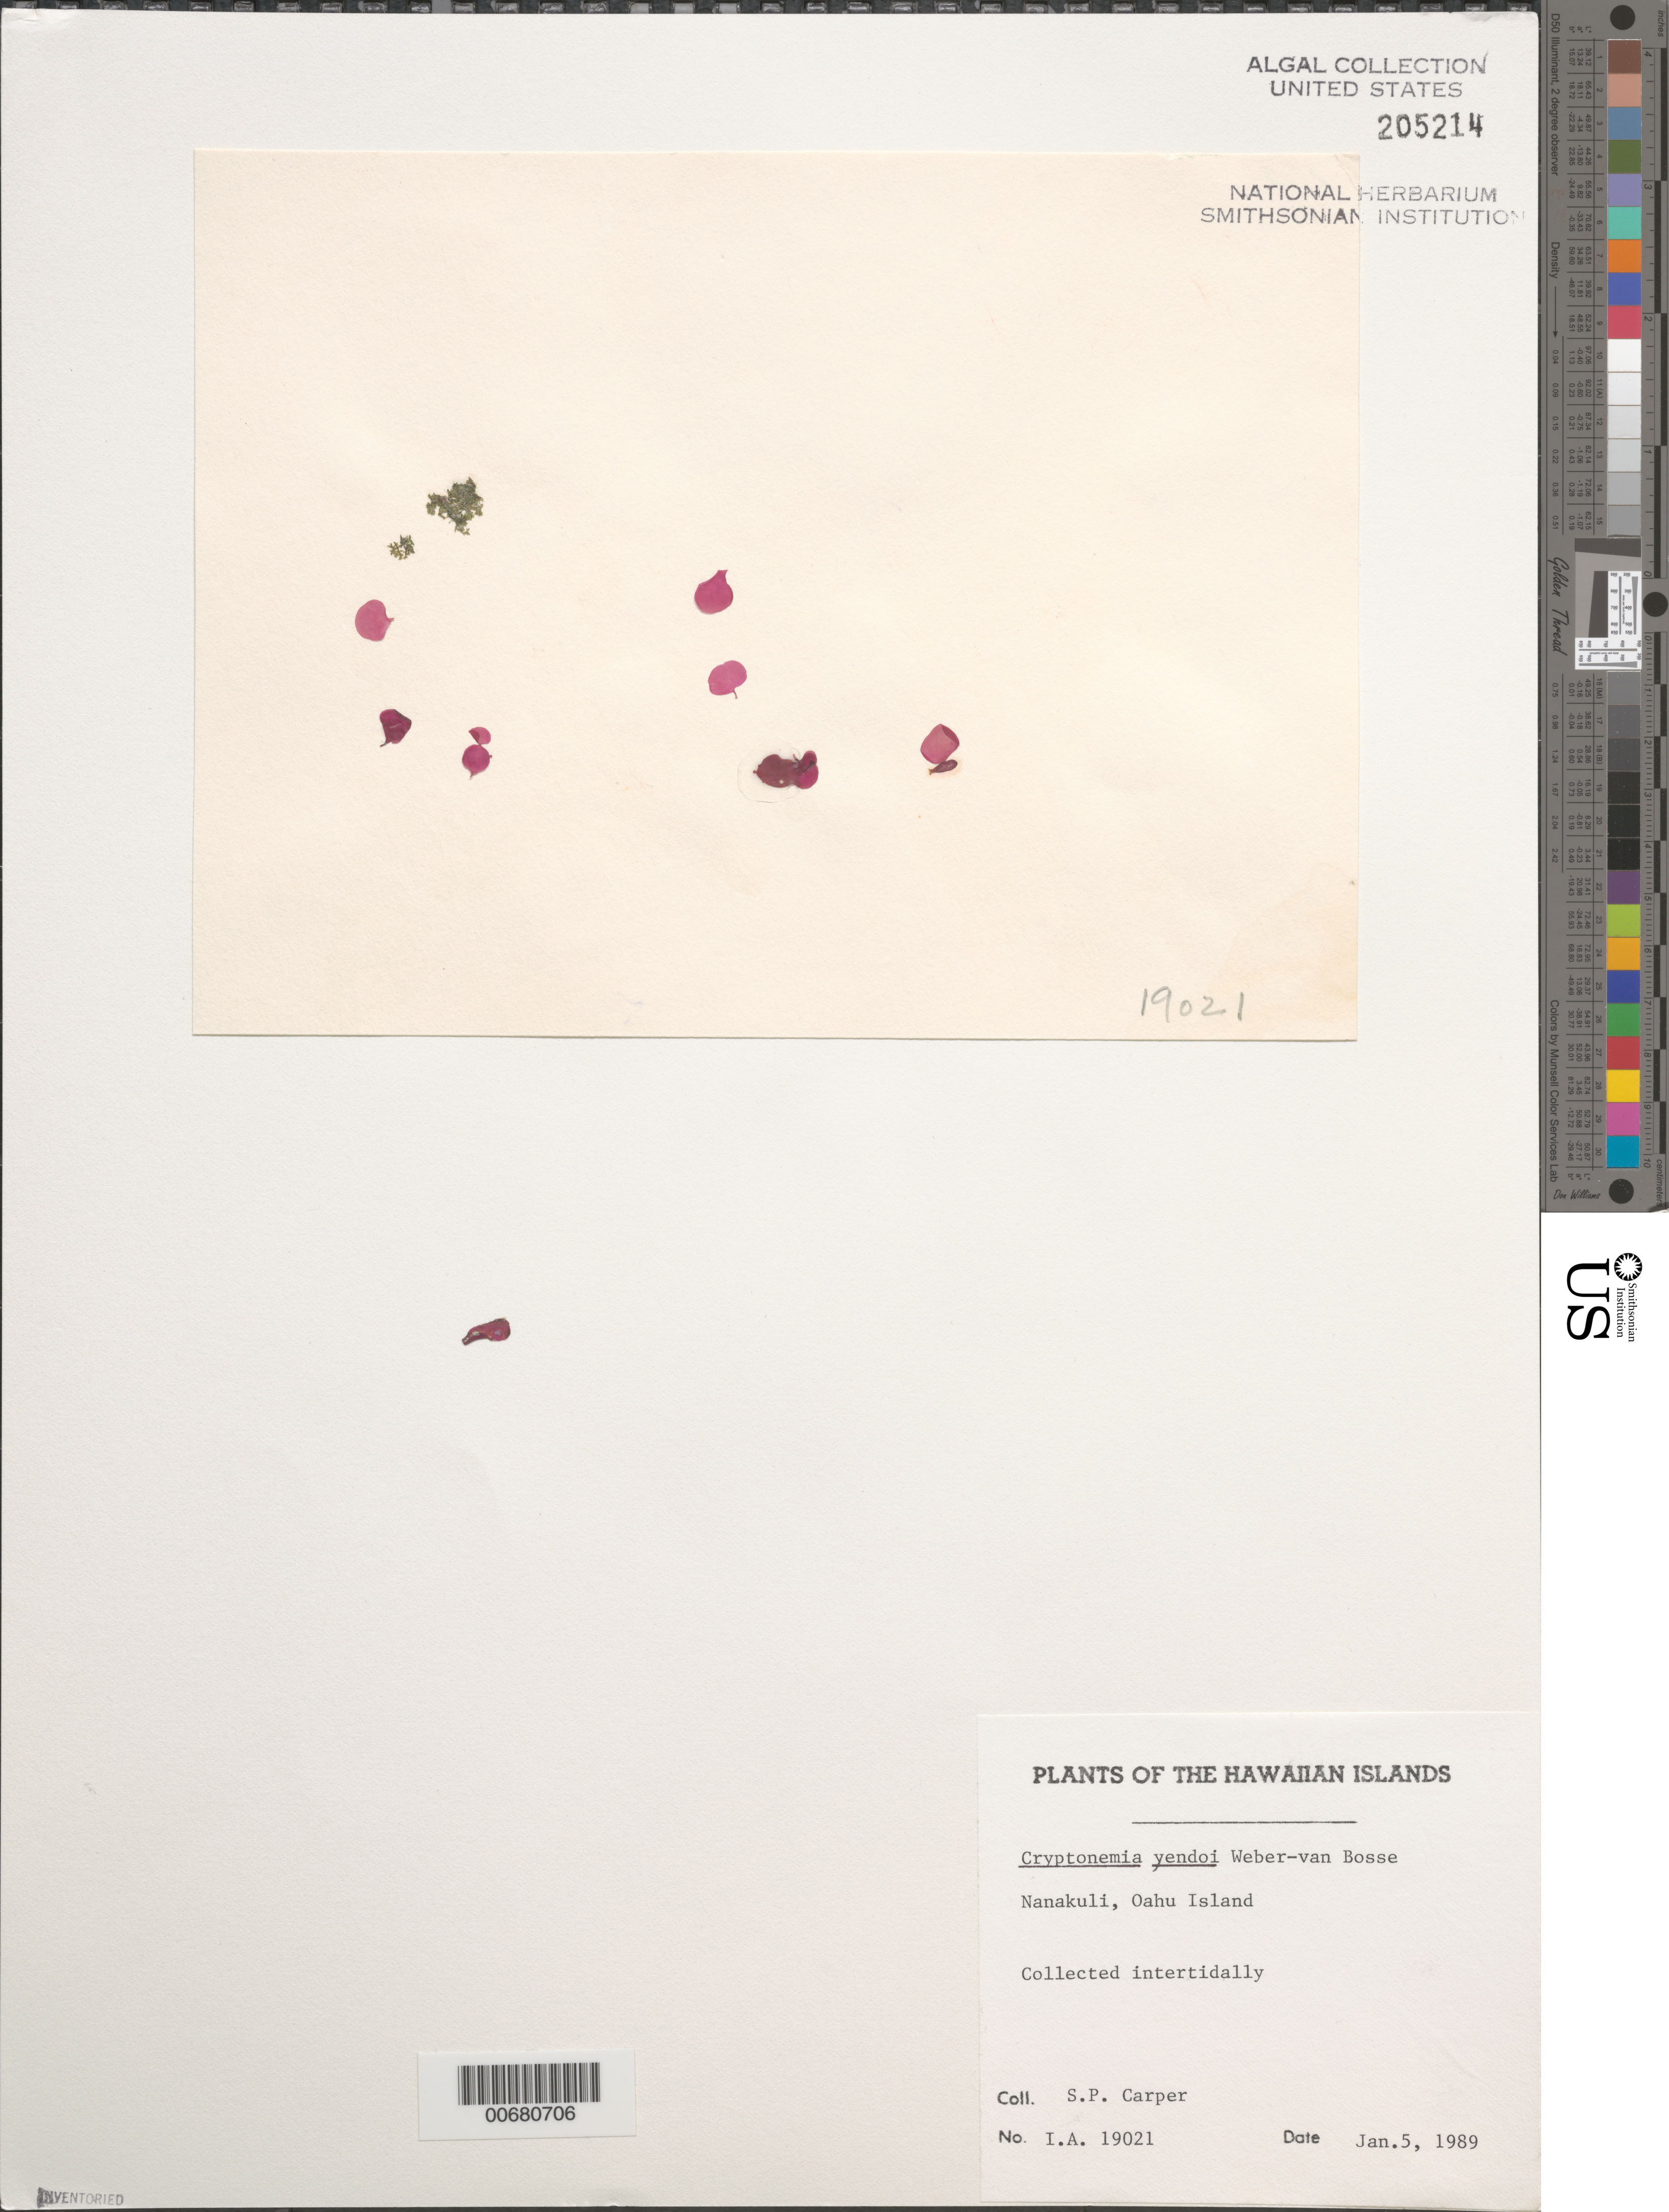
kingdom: Plantae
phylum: Rhodophyta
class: Florideophyceae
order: Halymeniales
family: Halymeniaceae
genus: Cryptonemia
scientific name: Cryptonemia yendoi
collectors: S. Carper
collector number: IAA 19021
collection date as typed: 05 Jan 1989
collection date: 1989-01-05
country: United States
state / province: Hawaii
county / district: Honolulu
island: Oahu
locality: Nanakuli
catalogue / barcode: US 205214